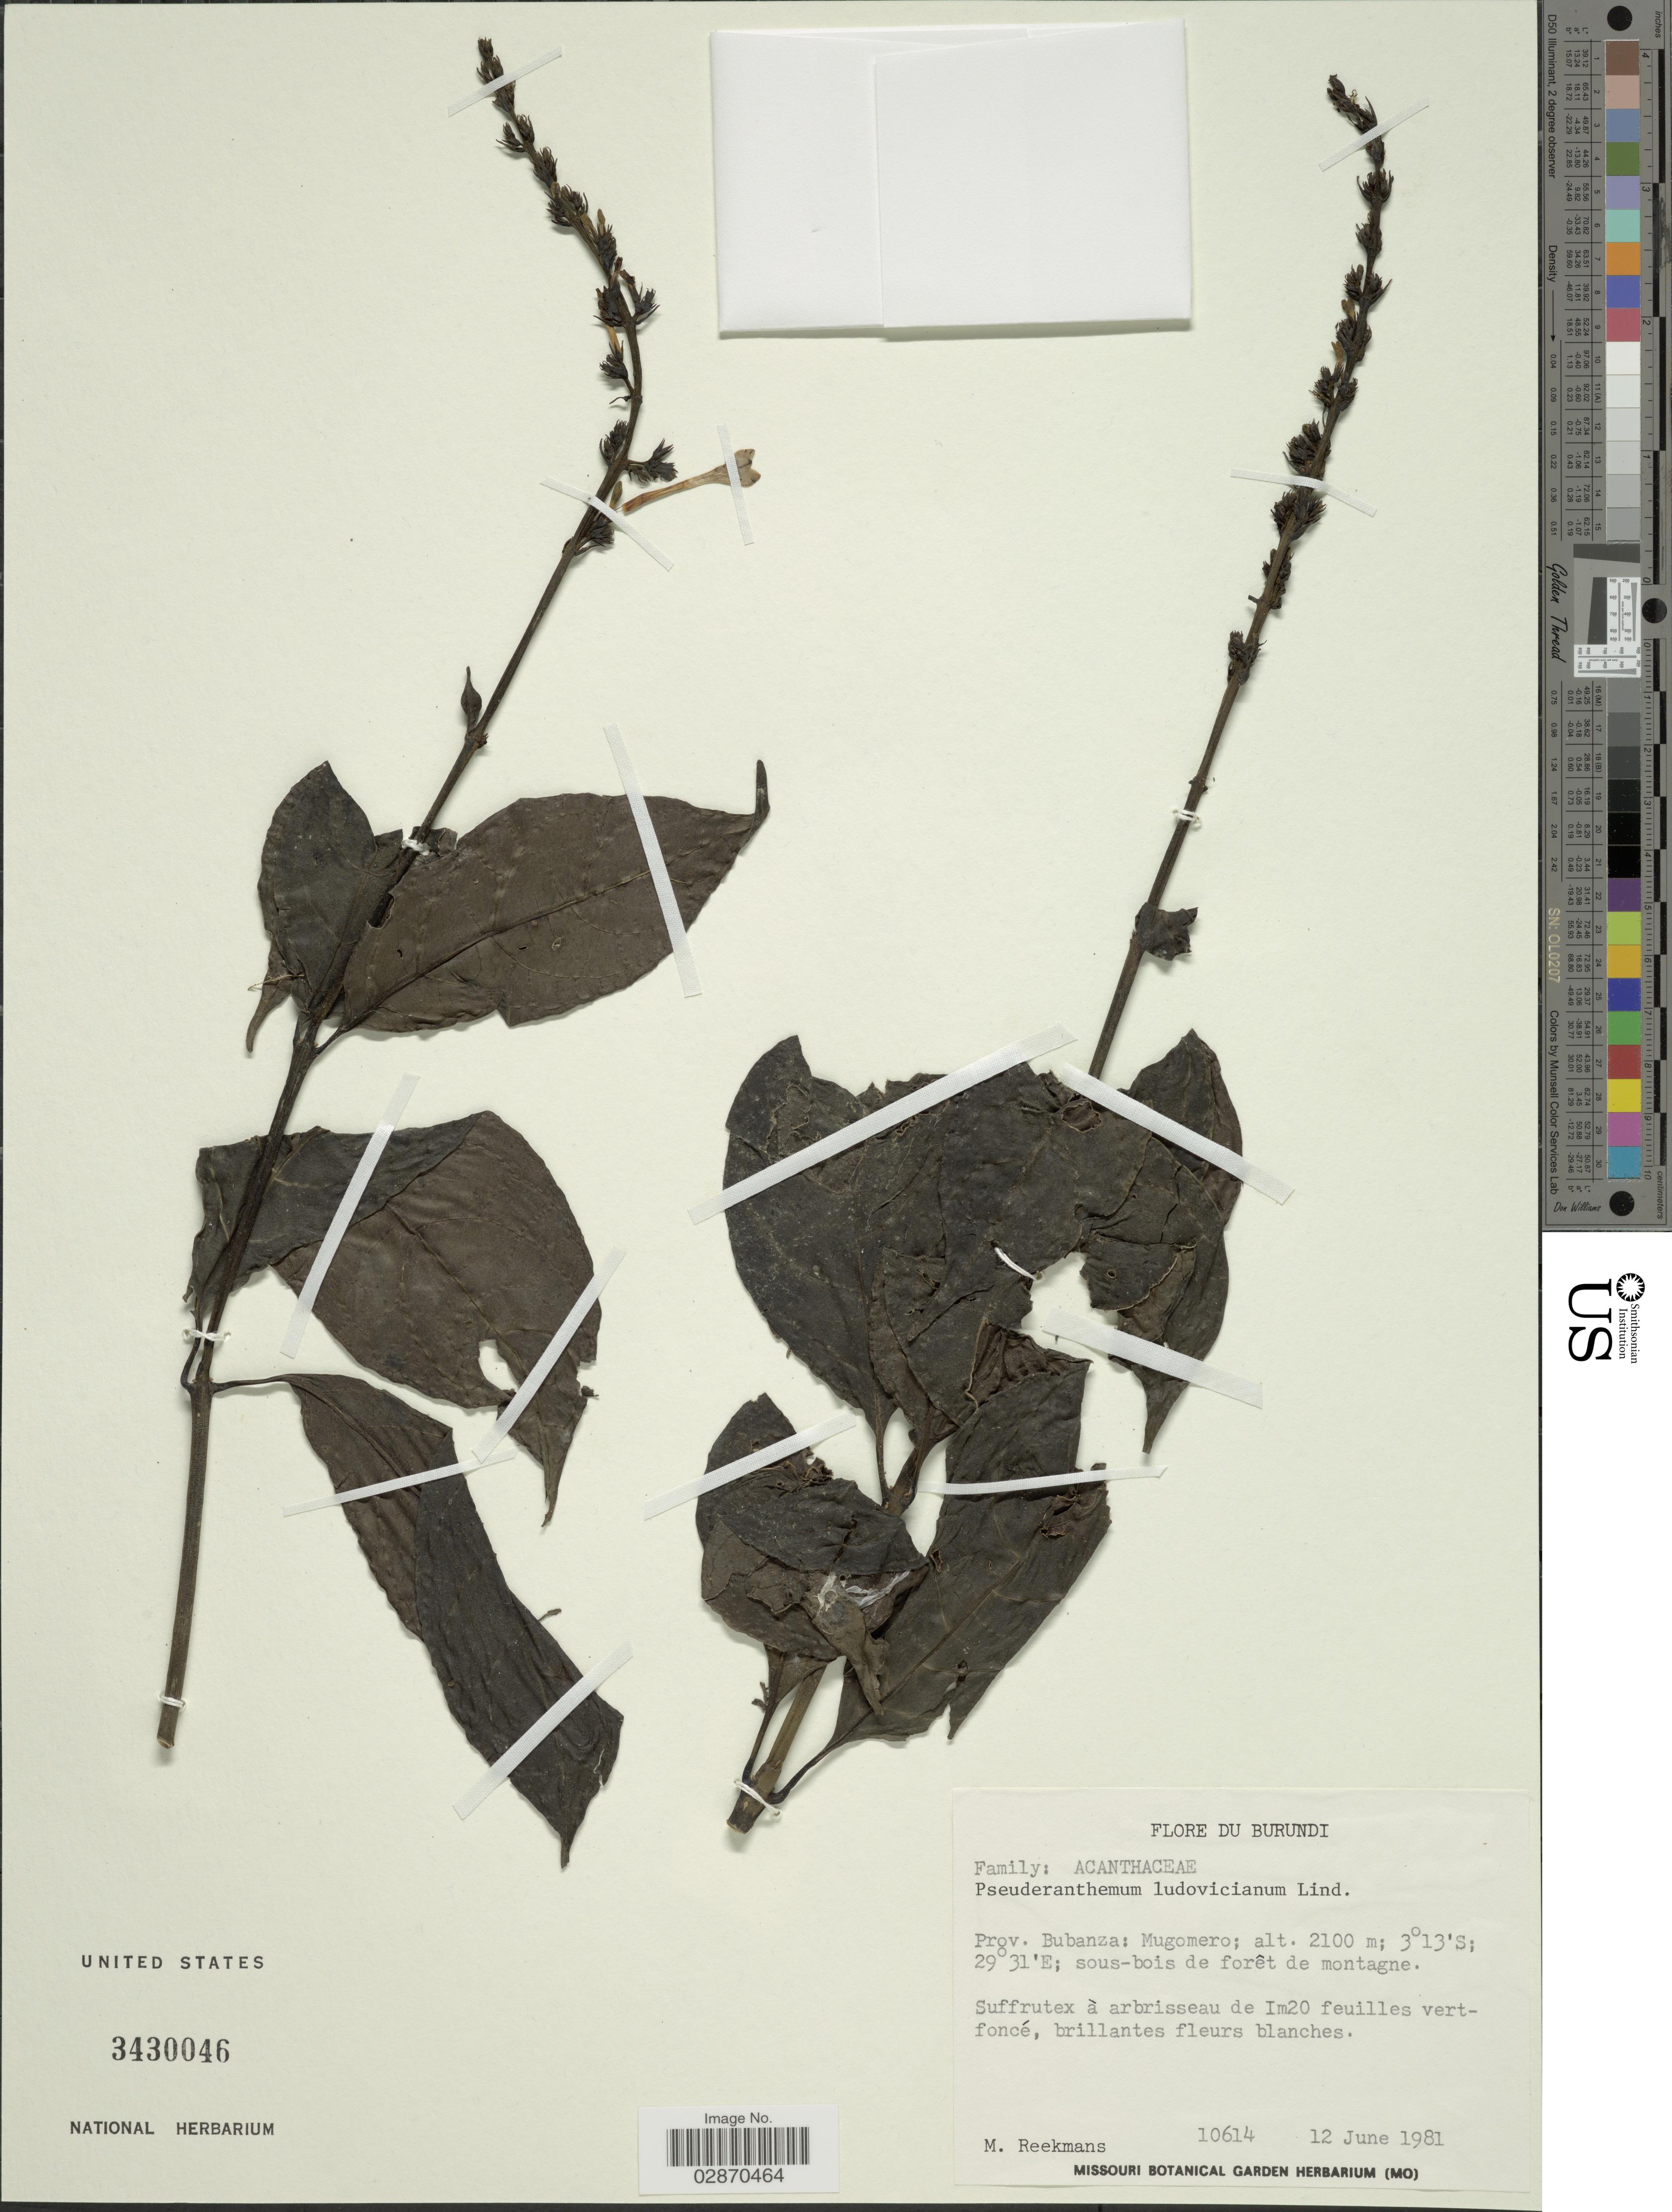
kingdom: Plantae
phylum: Tracheophyta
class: Magnoliopsida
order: Lamiales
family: Acanthaceae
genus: Pseuderanthemum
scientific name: Pseuderanthemum ludovicianum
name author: (Büttner) Lindau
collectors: M. Reekmans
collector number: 10614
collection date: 1981-06-12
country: Burundi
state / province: Bubanza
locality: Mugomero.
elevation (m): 2100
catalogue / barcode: US 3430046